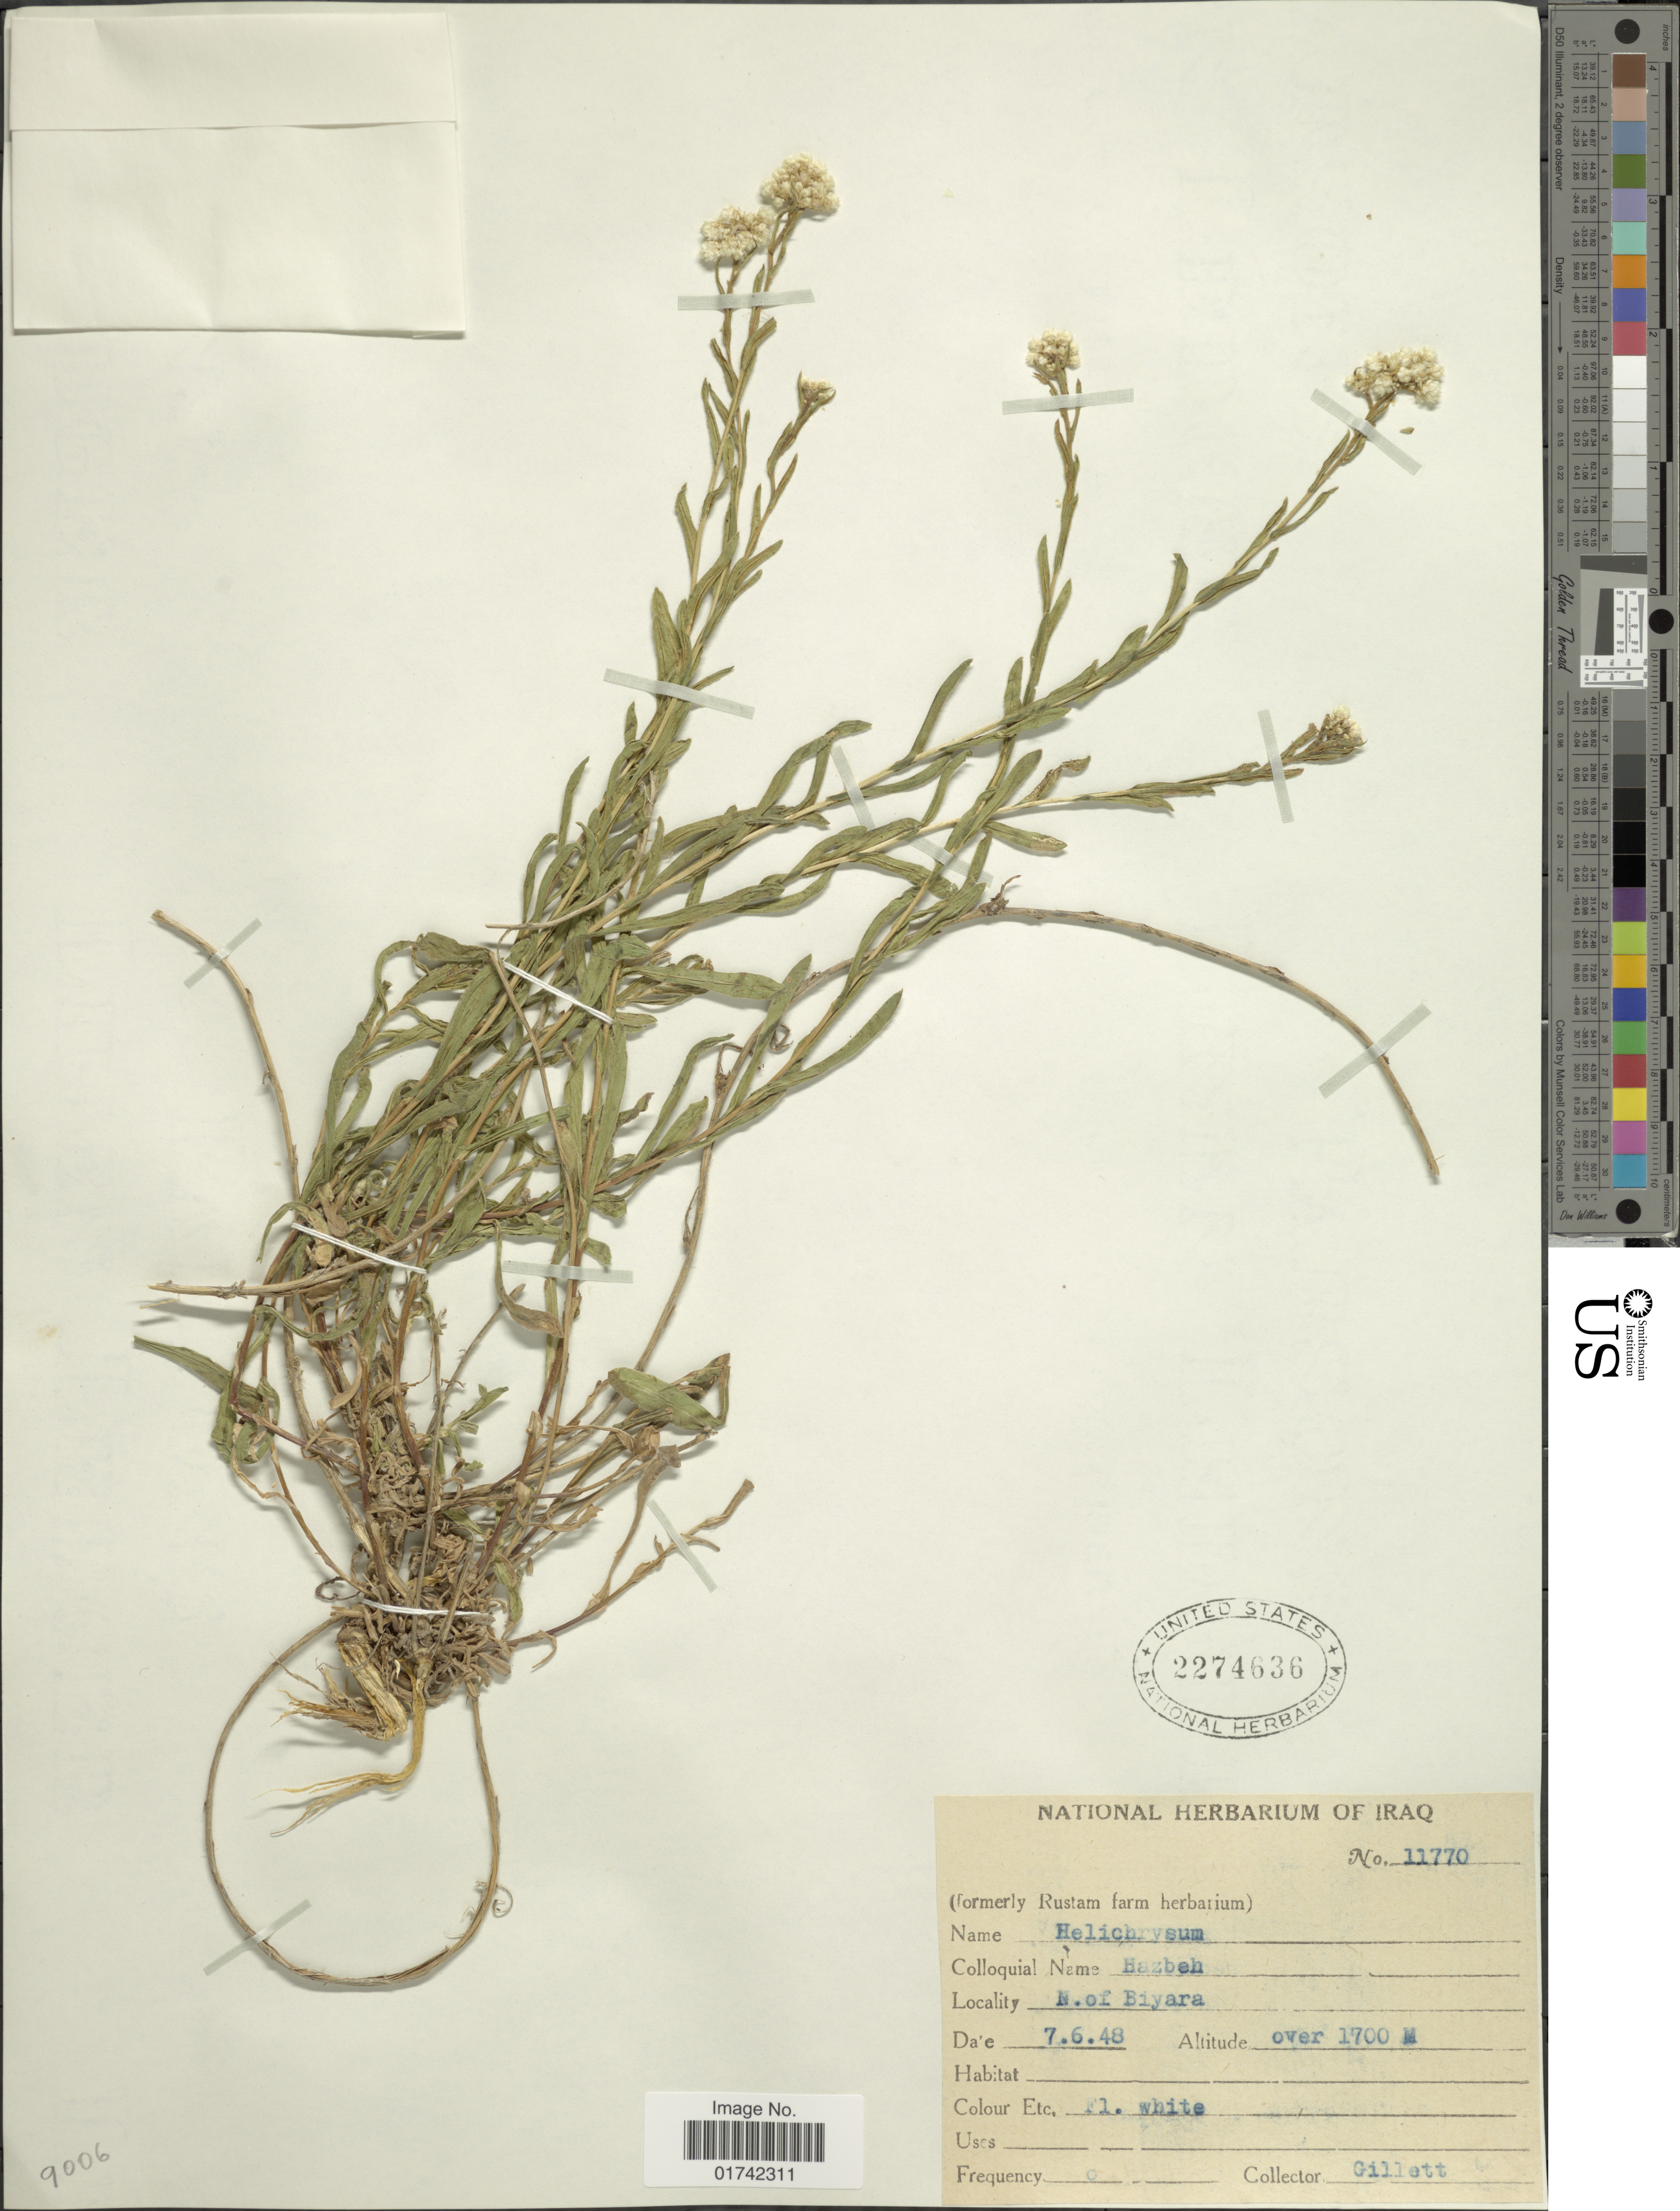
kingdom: Plantae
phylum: Tracheophyta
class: Magnoliopsida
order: Asterales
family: Asteraceae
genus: Helichrysum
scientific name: Helichrysum sp.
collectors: Gillett, --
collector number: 11770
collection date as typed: Transcribed d/m/y: 7/6/48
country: Jordan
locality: N. of Biyara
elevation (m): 1700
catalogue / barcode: US 2274636